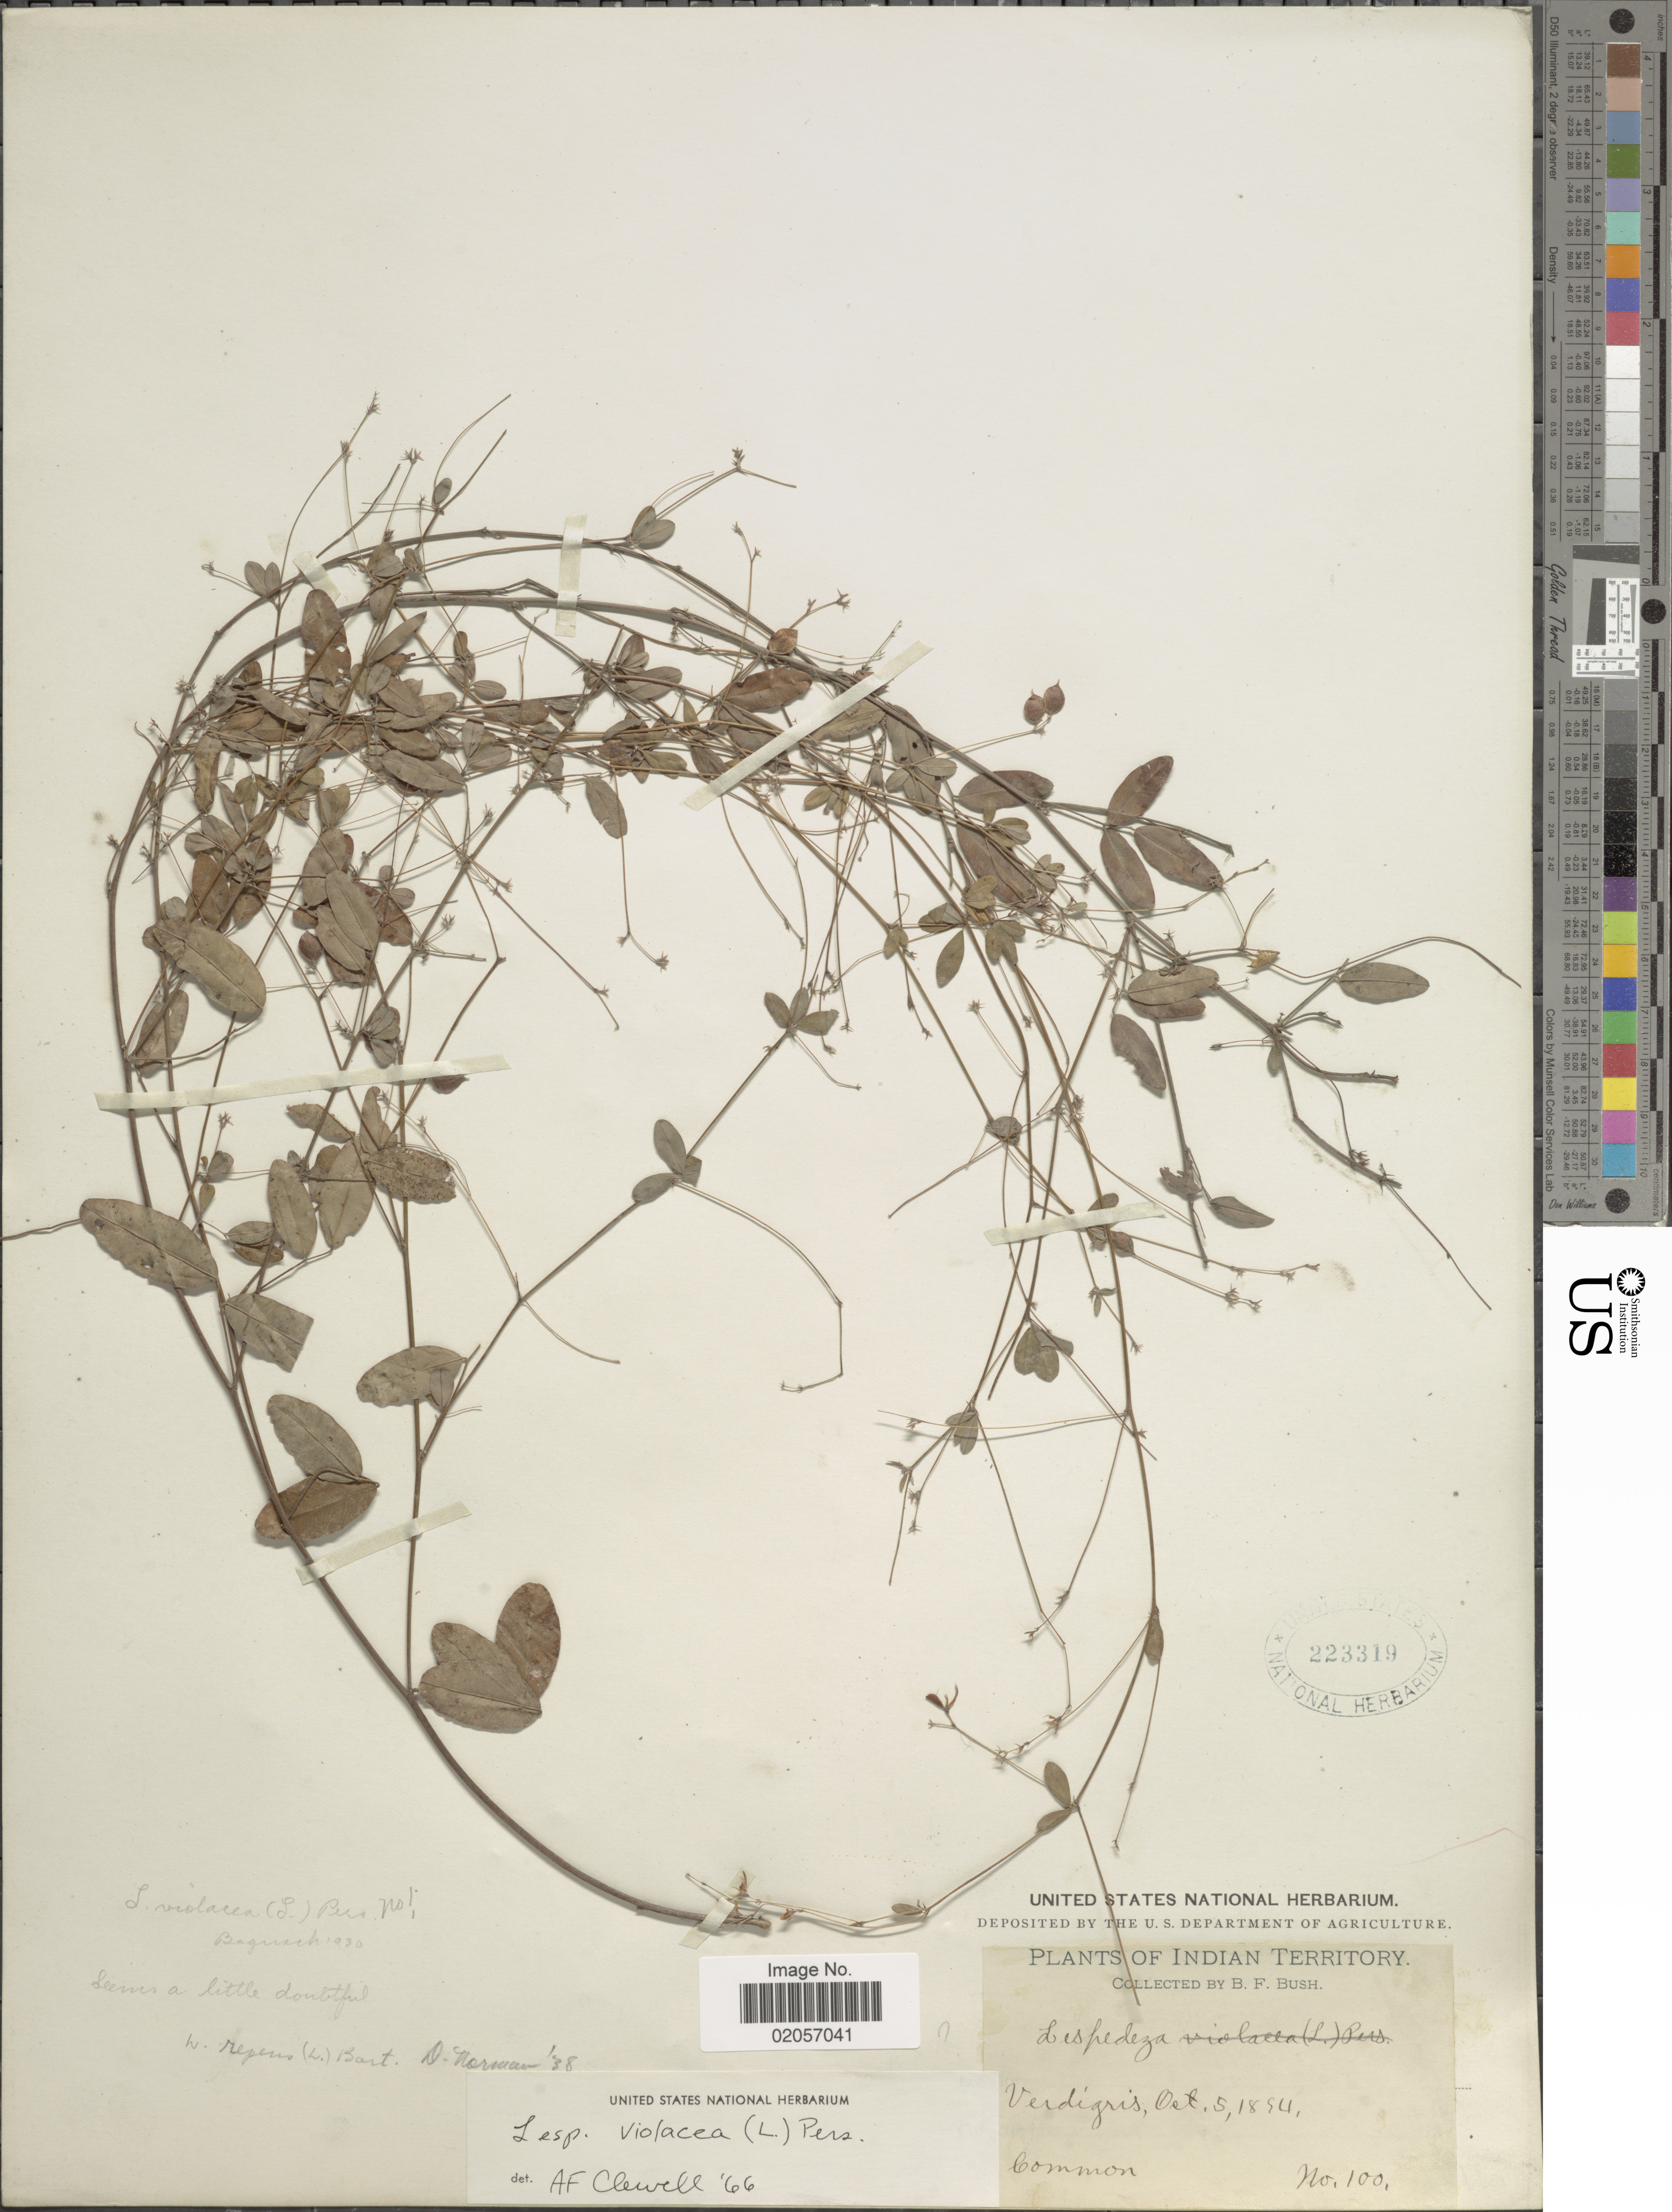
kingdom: Plantae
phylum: Tracheophyta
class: Magnoliopsida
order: Fabales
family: Fabaceae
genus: Lespedeza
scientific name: Lespedeza violacea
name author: (L.) Pers.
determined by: Clewell, Andre Francis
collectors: B. F. Bush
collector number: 100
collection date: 1894-10-05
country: United States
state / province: Oklahoma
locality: Indian Territory. Verdigris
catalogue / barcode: US 223319